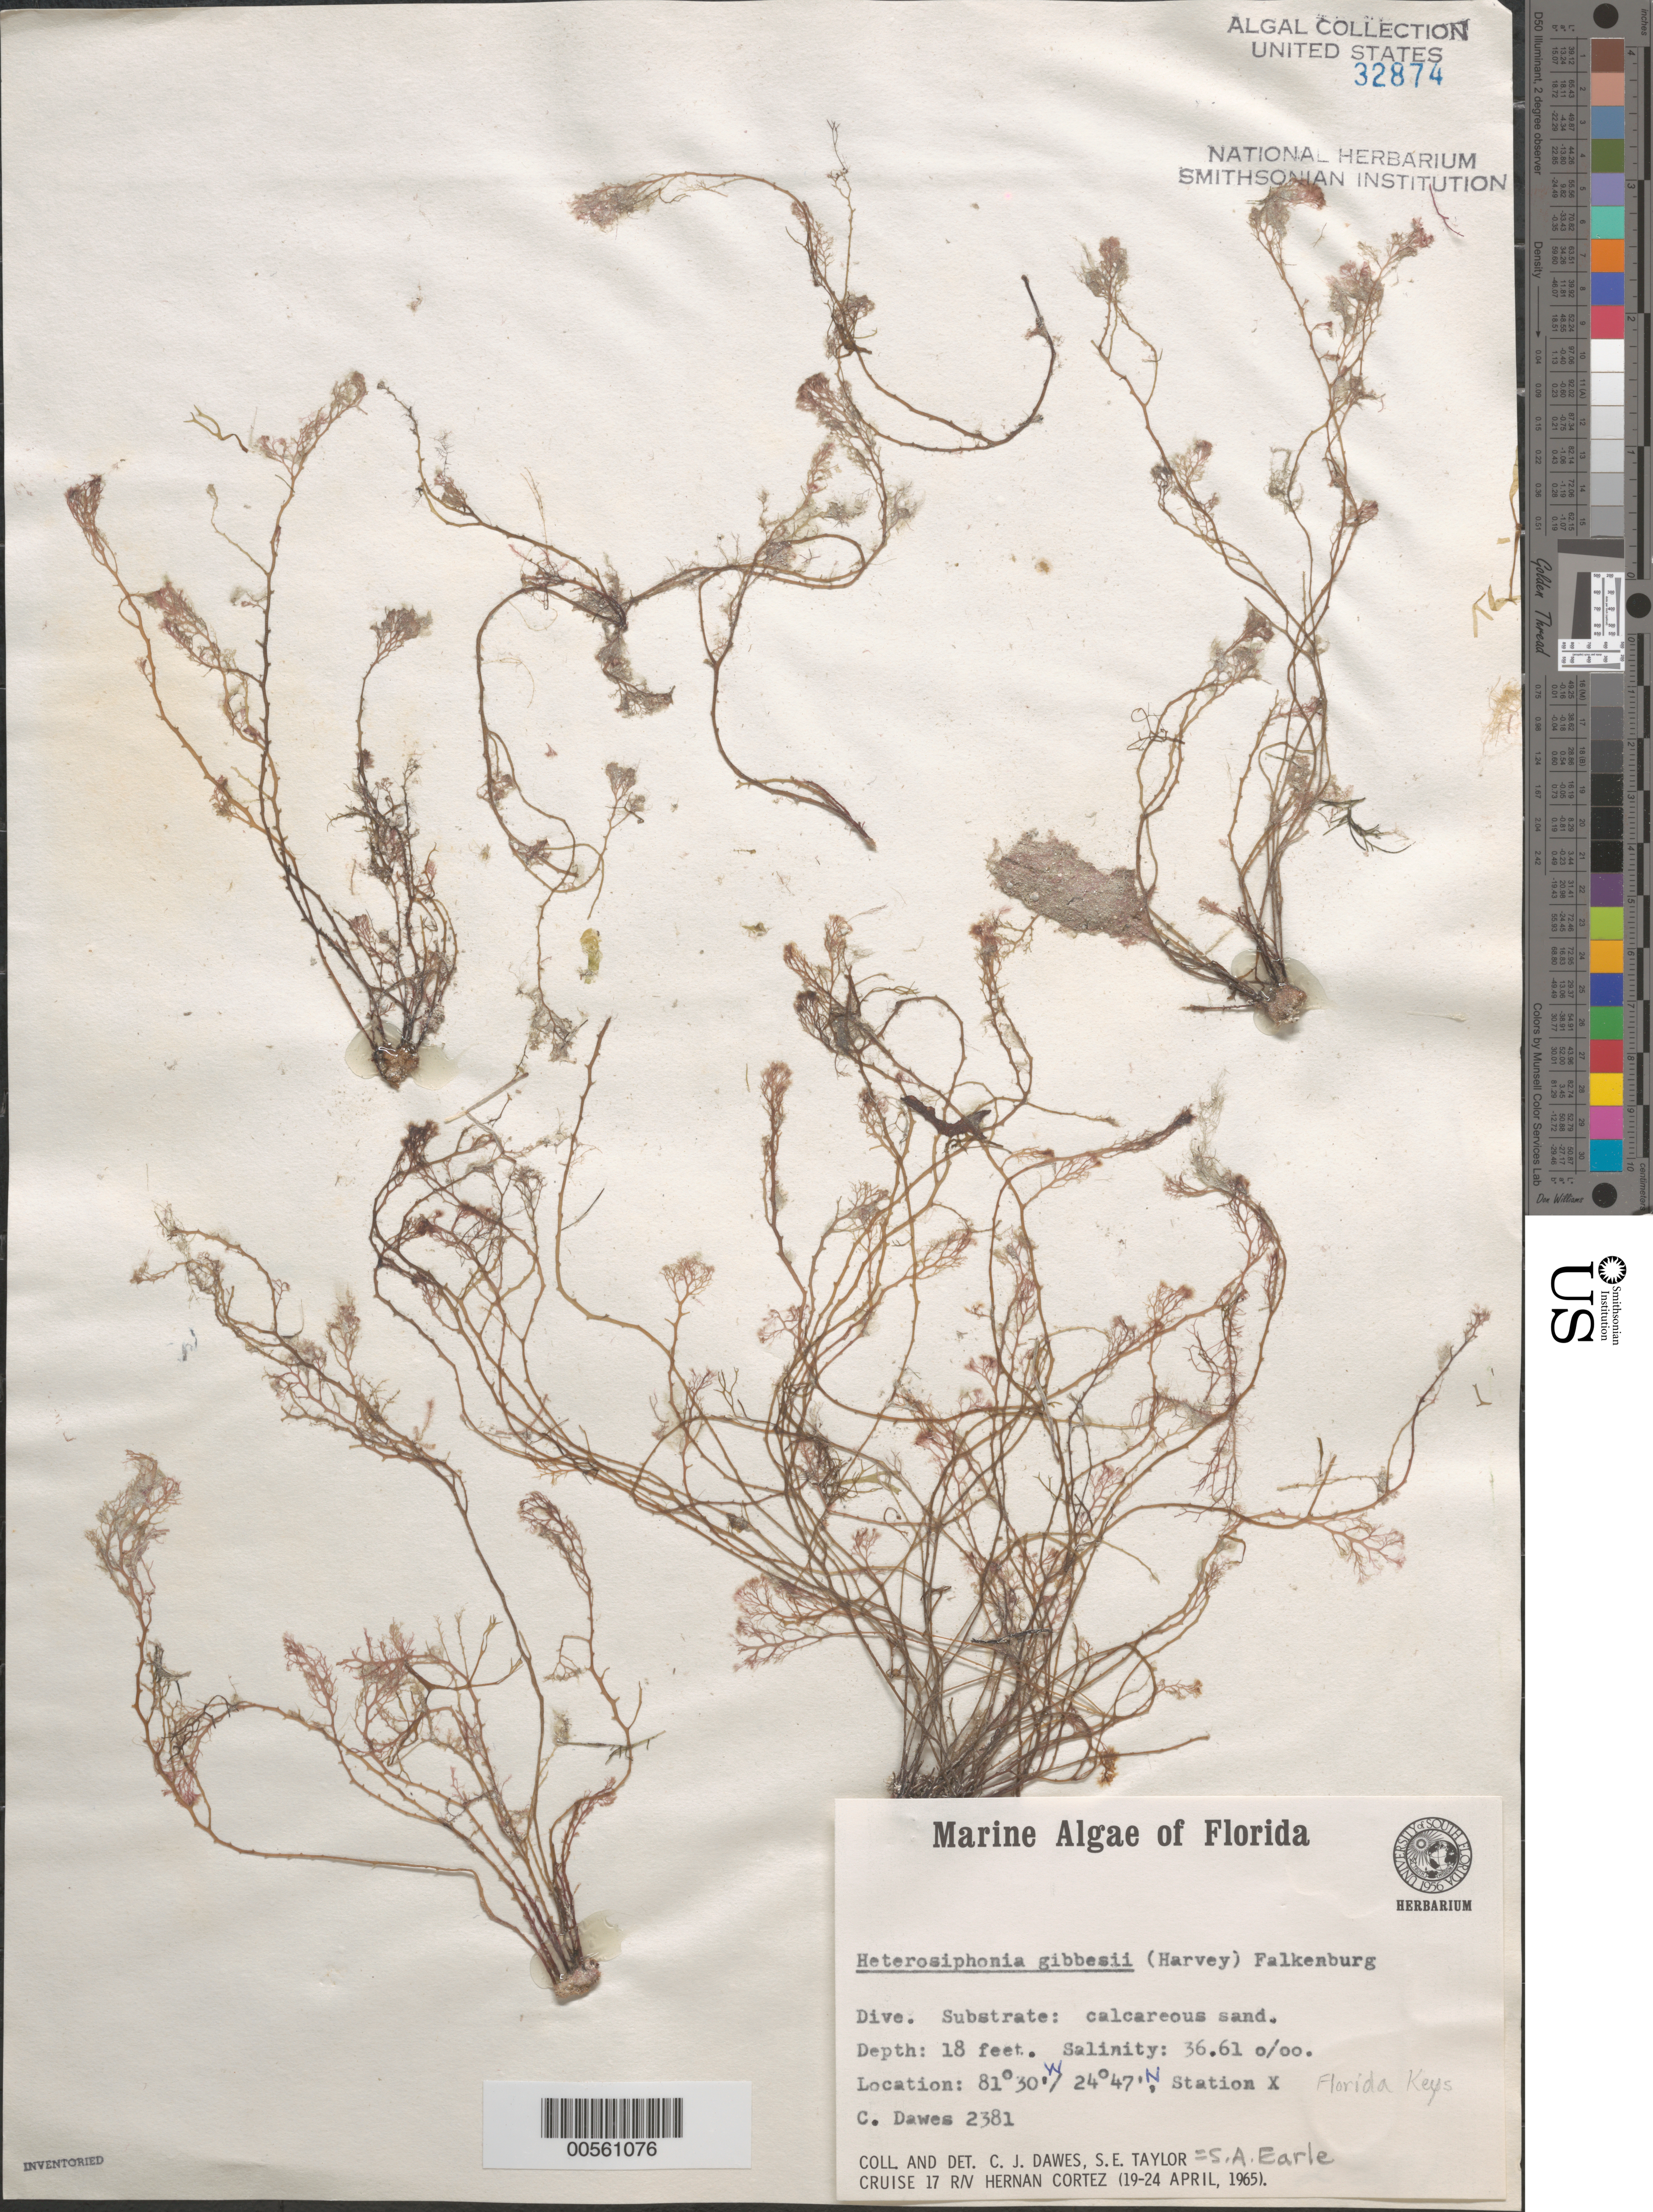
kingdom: Plantae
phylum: Rhodophyta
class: Florideophyceae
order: Ceramiales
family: Dasyaceae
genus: Heterosiphonia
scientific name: Heterosiphonia gibbesii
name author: (Harv.)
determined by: Dawes, C. J.; Earle, S. A.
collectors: C. Dawes & S. A. Earle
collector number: Cjd 2381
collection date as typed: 19 Apr 1965 to 24 Apr 1965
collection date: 1965-04-19/1965-04-24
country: United States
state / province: Florida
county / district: Monroe County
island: Florida Keys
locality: Near Vaca Key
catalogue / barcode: US 32874